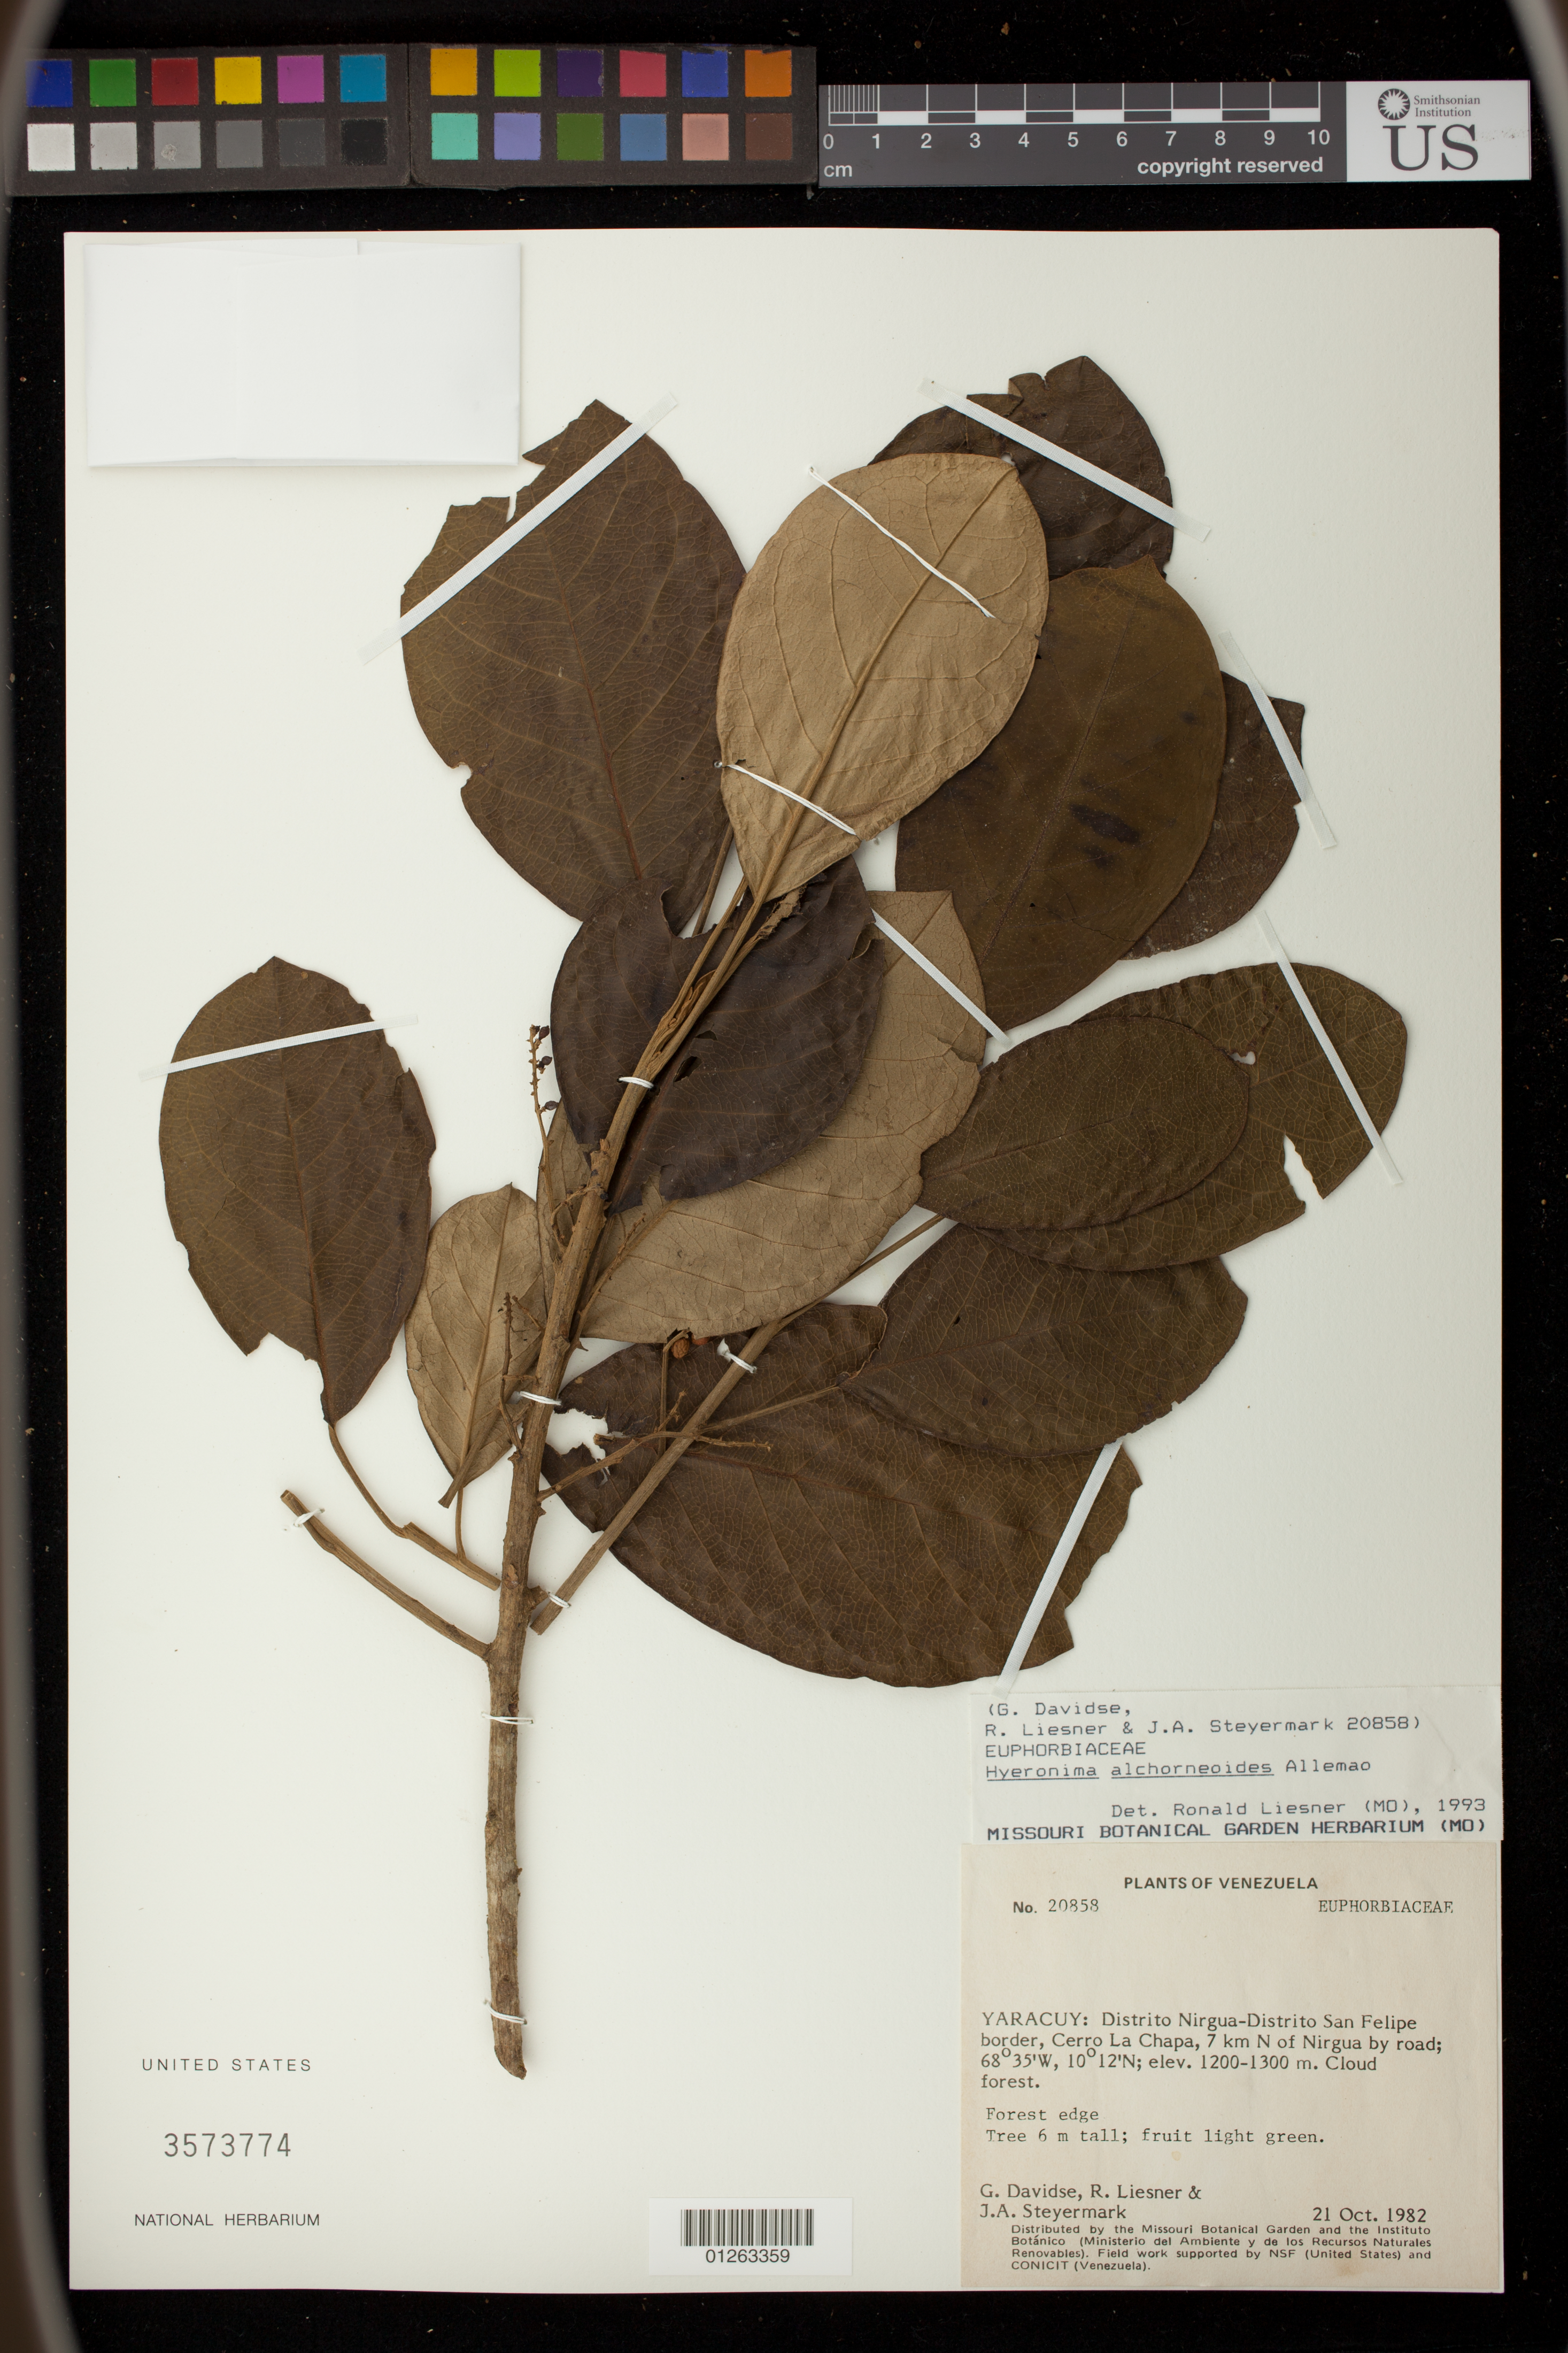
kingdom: Plantae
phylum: Tracheophyta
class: Magnoliopsida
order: Malpighiales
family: Phyllanthaceae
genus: Hieronyma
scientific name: Hieronyma alchorneoides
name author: Allemão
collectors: G. Davidse, R. L. Liesner & J. Steyermark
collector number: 20858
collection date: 1982-10-21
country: Venezuela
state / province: Yaracuy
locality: Distrito Nirgua-Distrito San Felipe border, Cerro La Chapa, 7 km N or Nirgua by road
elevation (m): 1200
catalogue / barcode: US 3573774